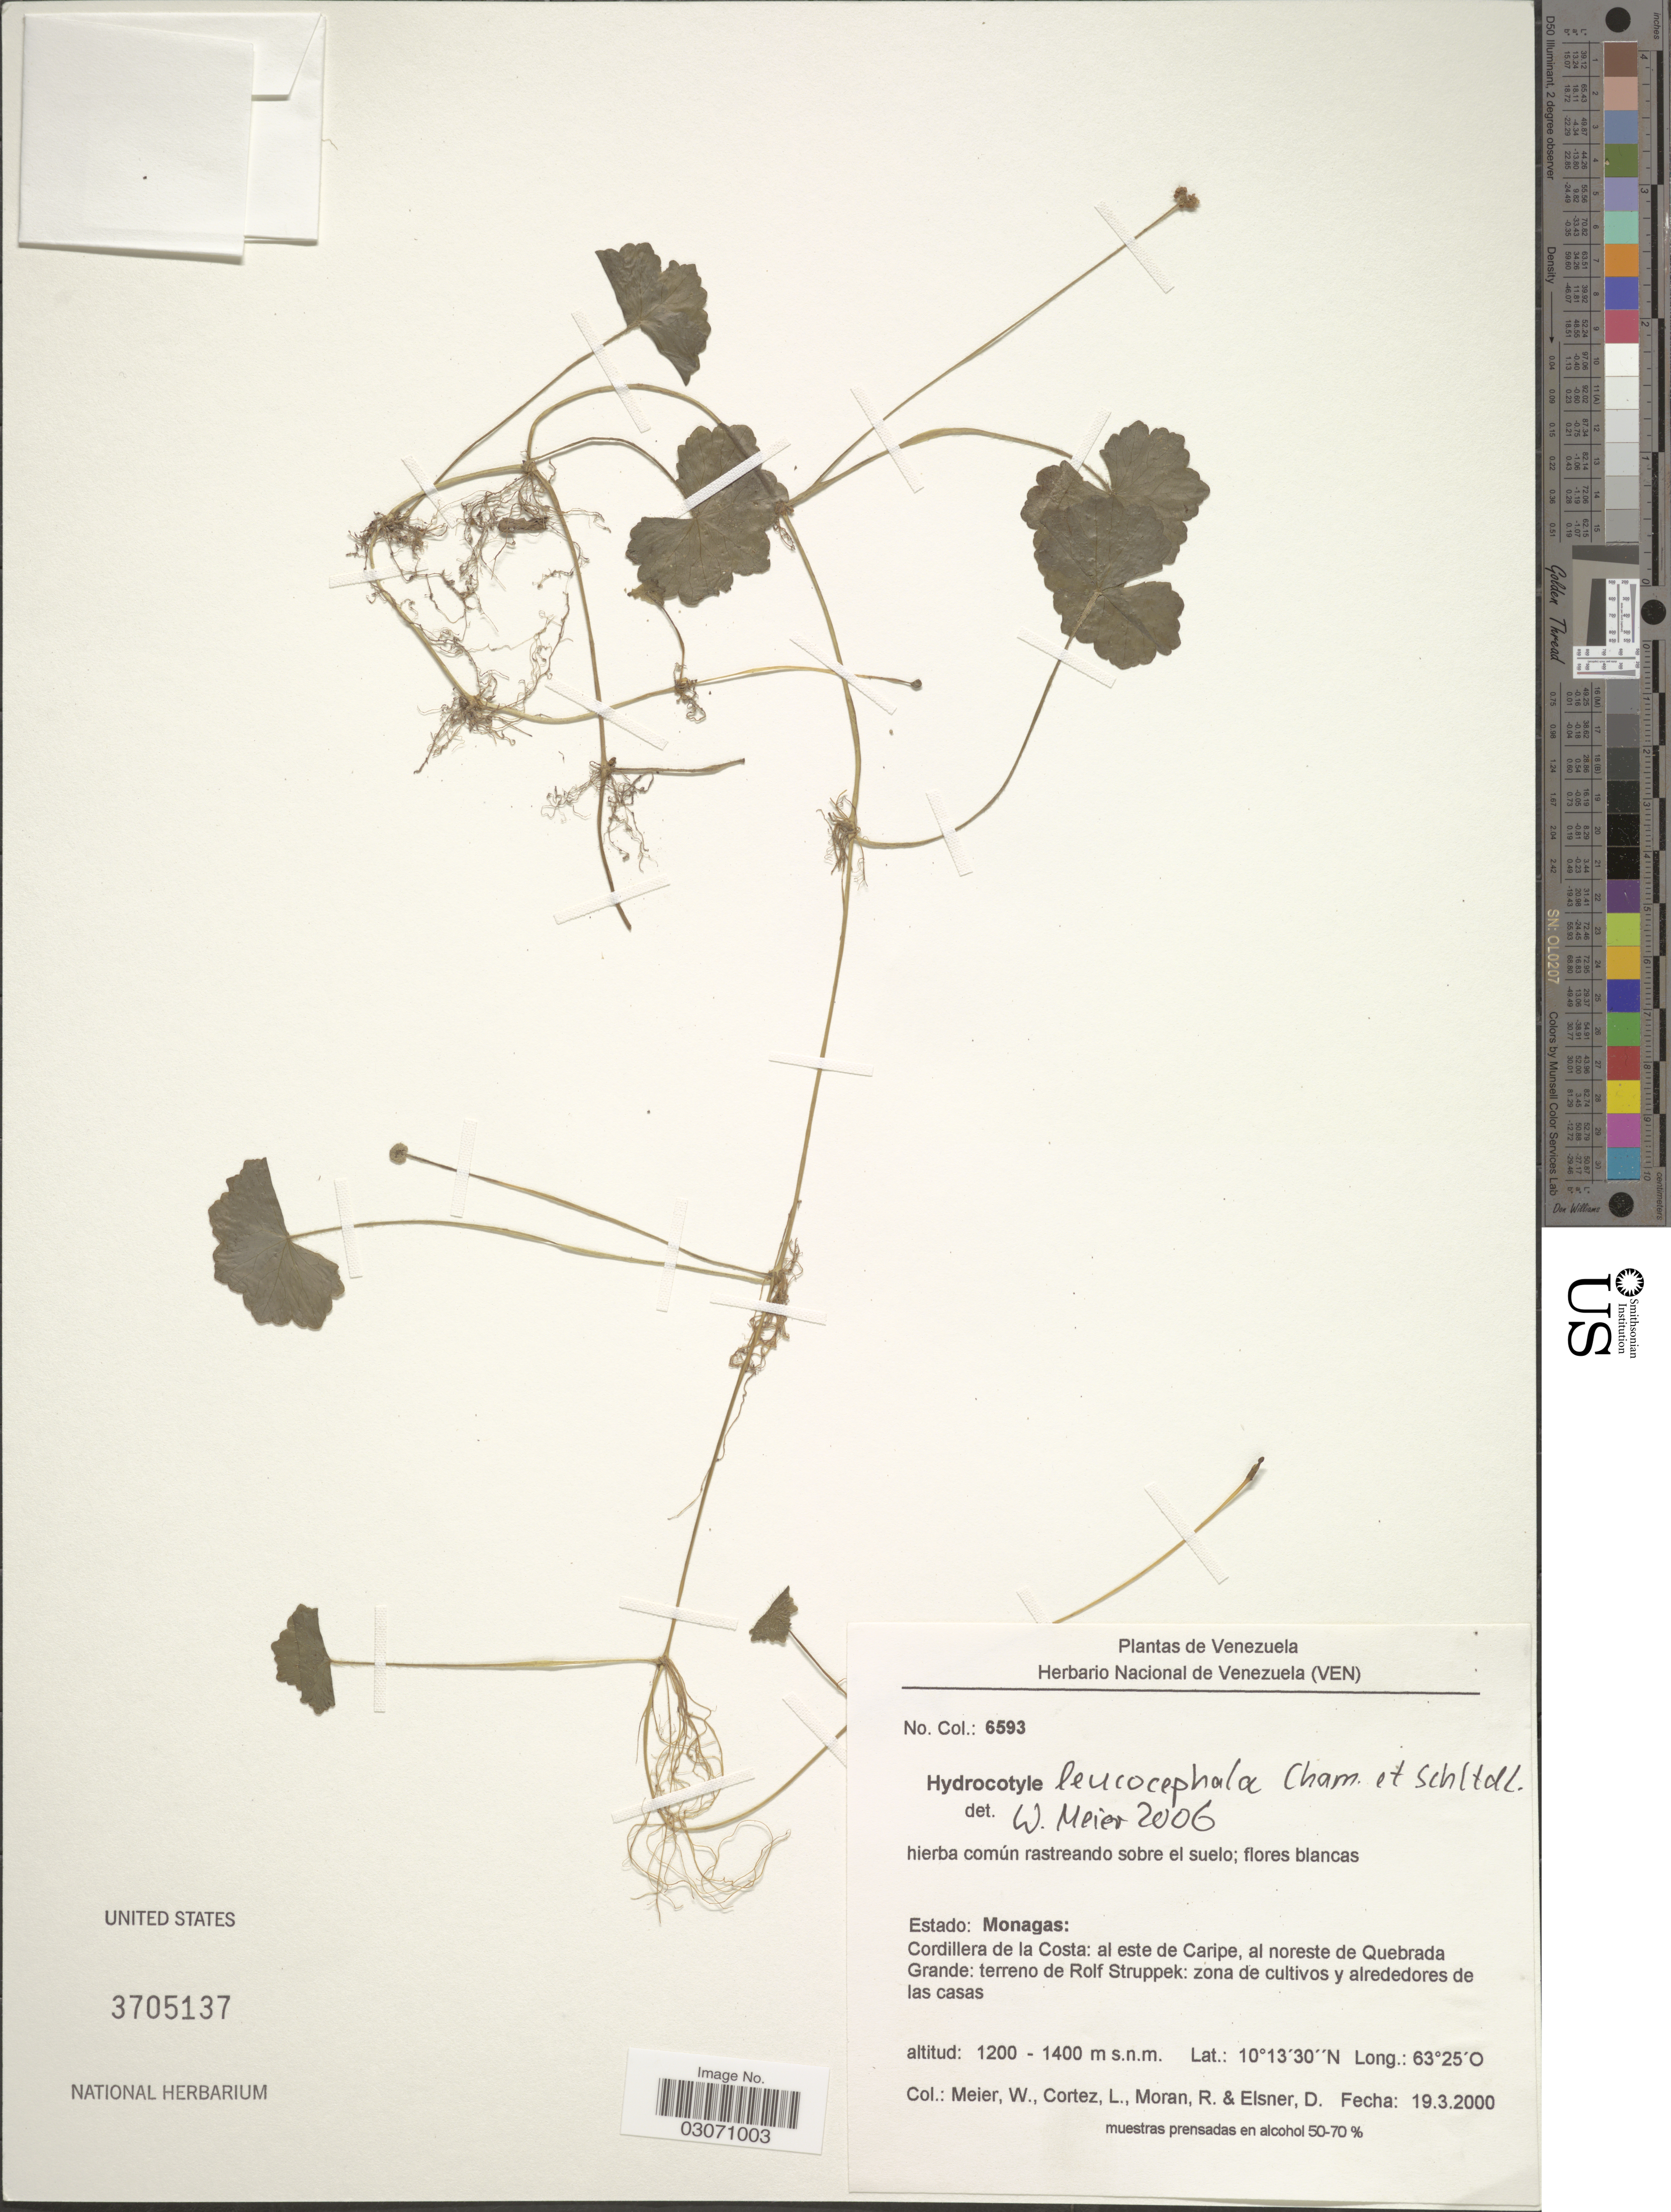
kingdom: Plantae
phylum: Tracheophyta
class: Magnoliopsida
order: Apiales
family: Araliaceae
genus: Hydrocotyle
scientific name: Hydrocotyle leucocephala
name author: Cham. & Schltdl.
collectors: W. Meier, L. Cortéz, R. Moran & D. Elsner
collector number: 6593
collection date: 2000-03-19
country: Venezuela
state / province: Monagas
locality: Cordillera de la Costa: al este de Caripe, al noreste de Quebrada Grande: terreno de Rolf Struppek: zona de cultivos y alrededores de las casas.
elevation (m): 1200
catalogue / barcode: US 3705137